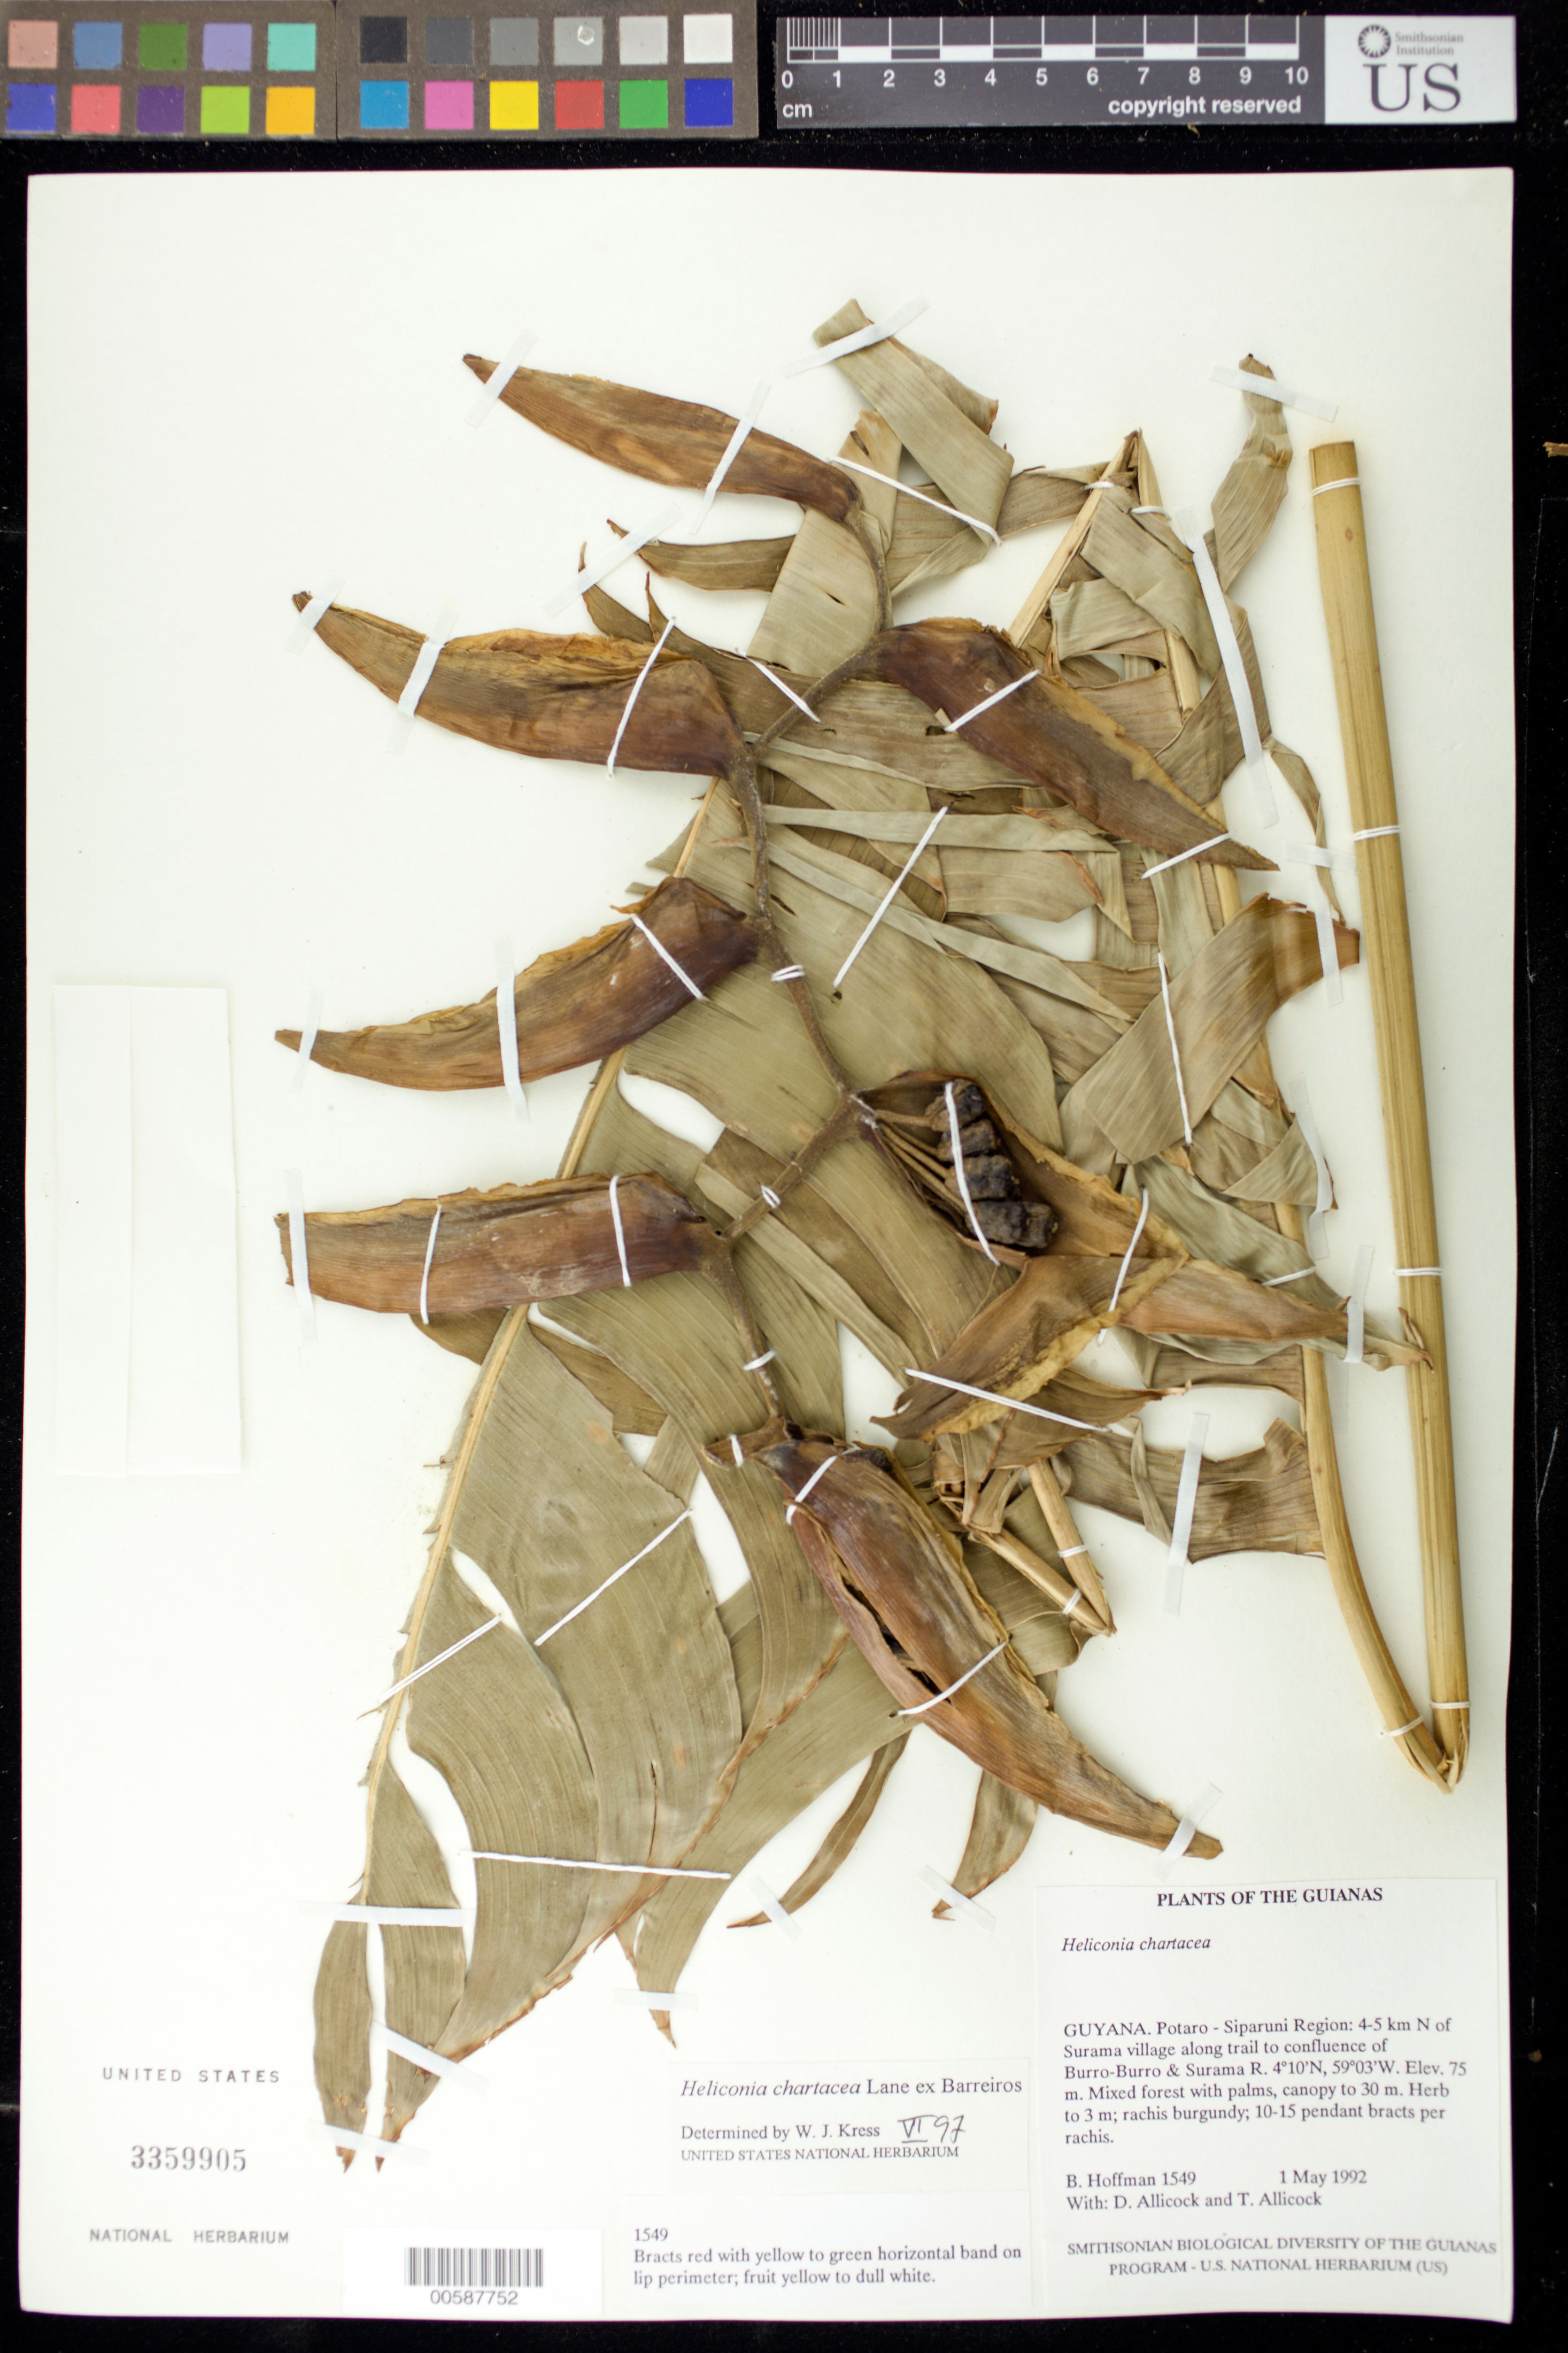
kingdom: Plantae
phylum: Tracheophyta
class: Liliopsida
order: Zingiberales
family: Heliconiaceae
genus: Heliconia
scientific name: Heliconia chartacea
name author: Lane ex Barreiros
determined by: Kress, W. J., (US), Smithsonian Institution - National Museum of Natural History (UNITED STATES)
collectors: B. Hoffman, D. Allicock & T. Allicock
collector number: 1549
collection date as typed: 1 May 1992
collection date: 1992-05-01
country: Guyana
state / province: Potaro-Siparuni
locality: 4-5 km N of Surama village along trail to confluence of Burro-Burro & Surama Rivers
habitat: Mixed forest with palms, canopy to 30 m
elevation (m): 75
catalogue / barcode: US 3359905